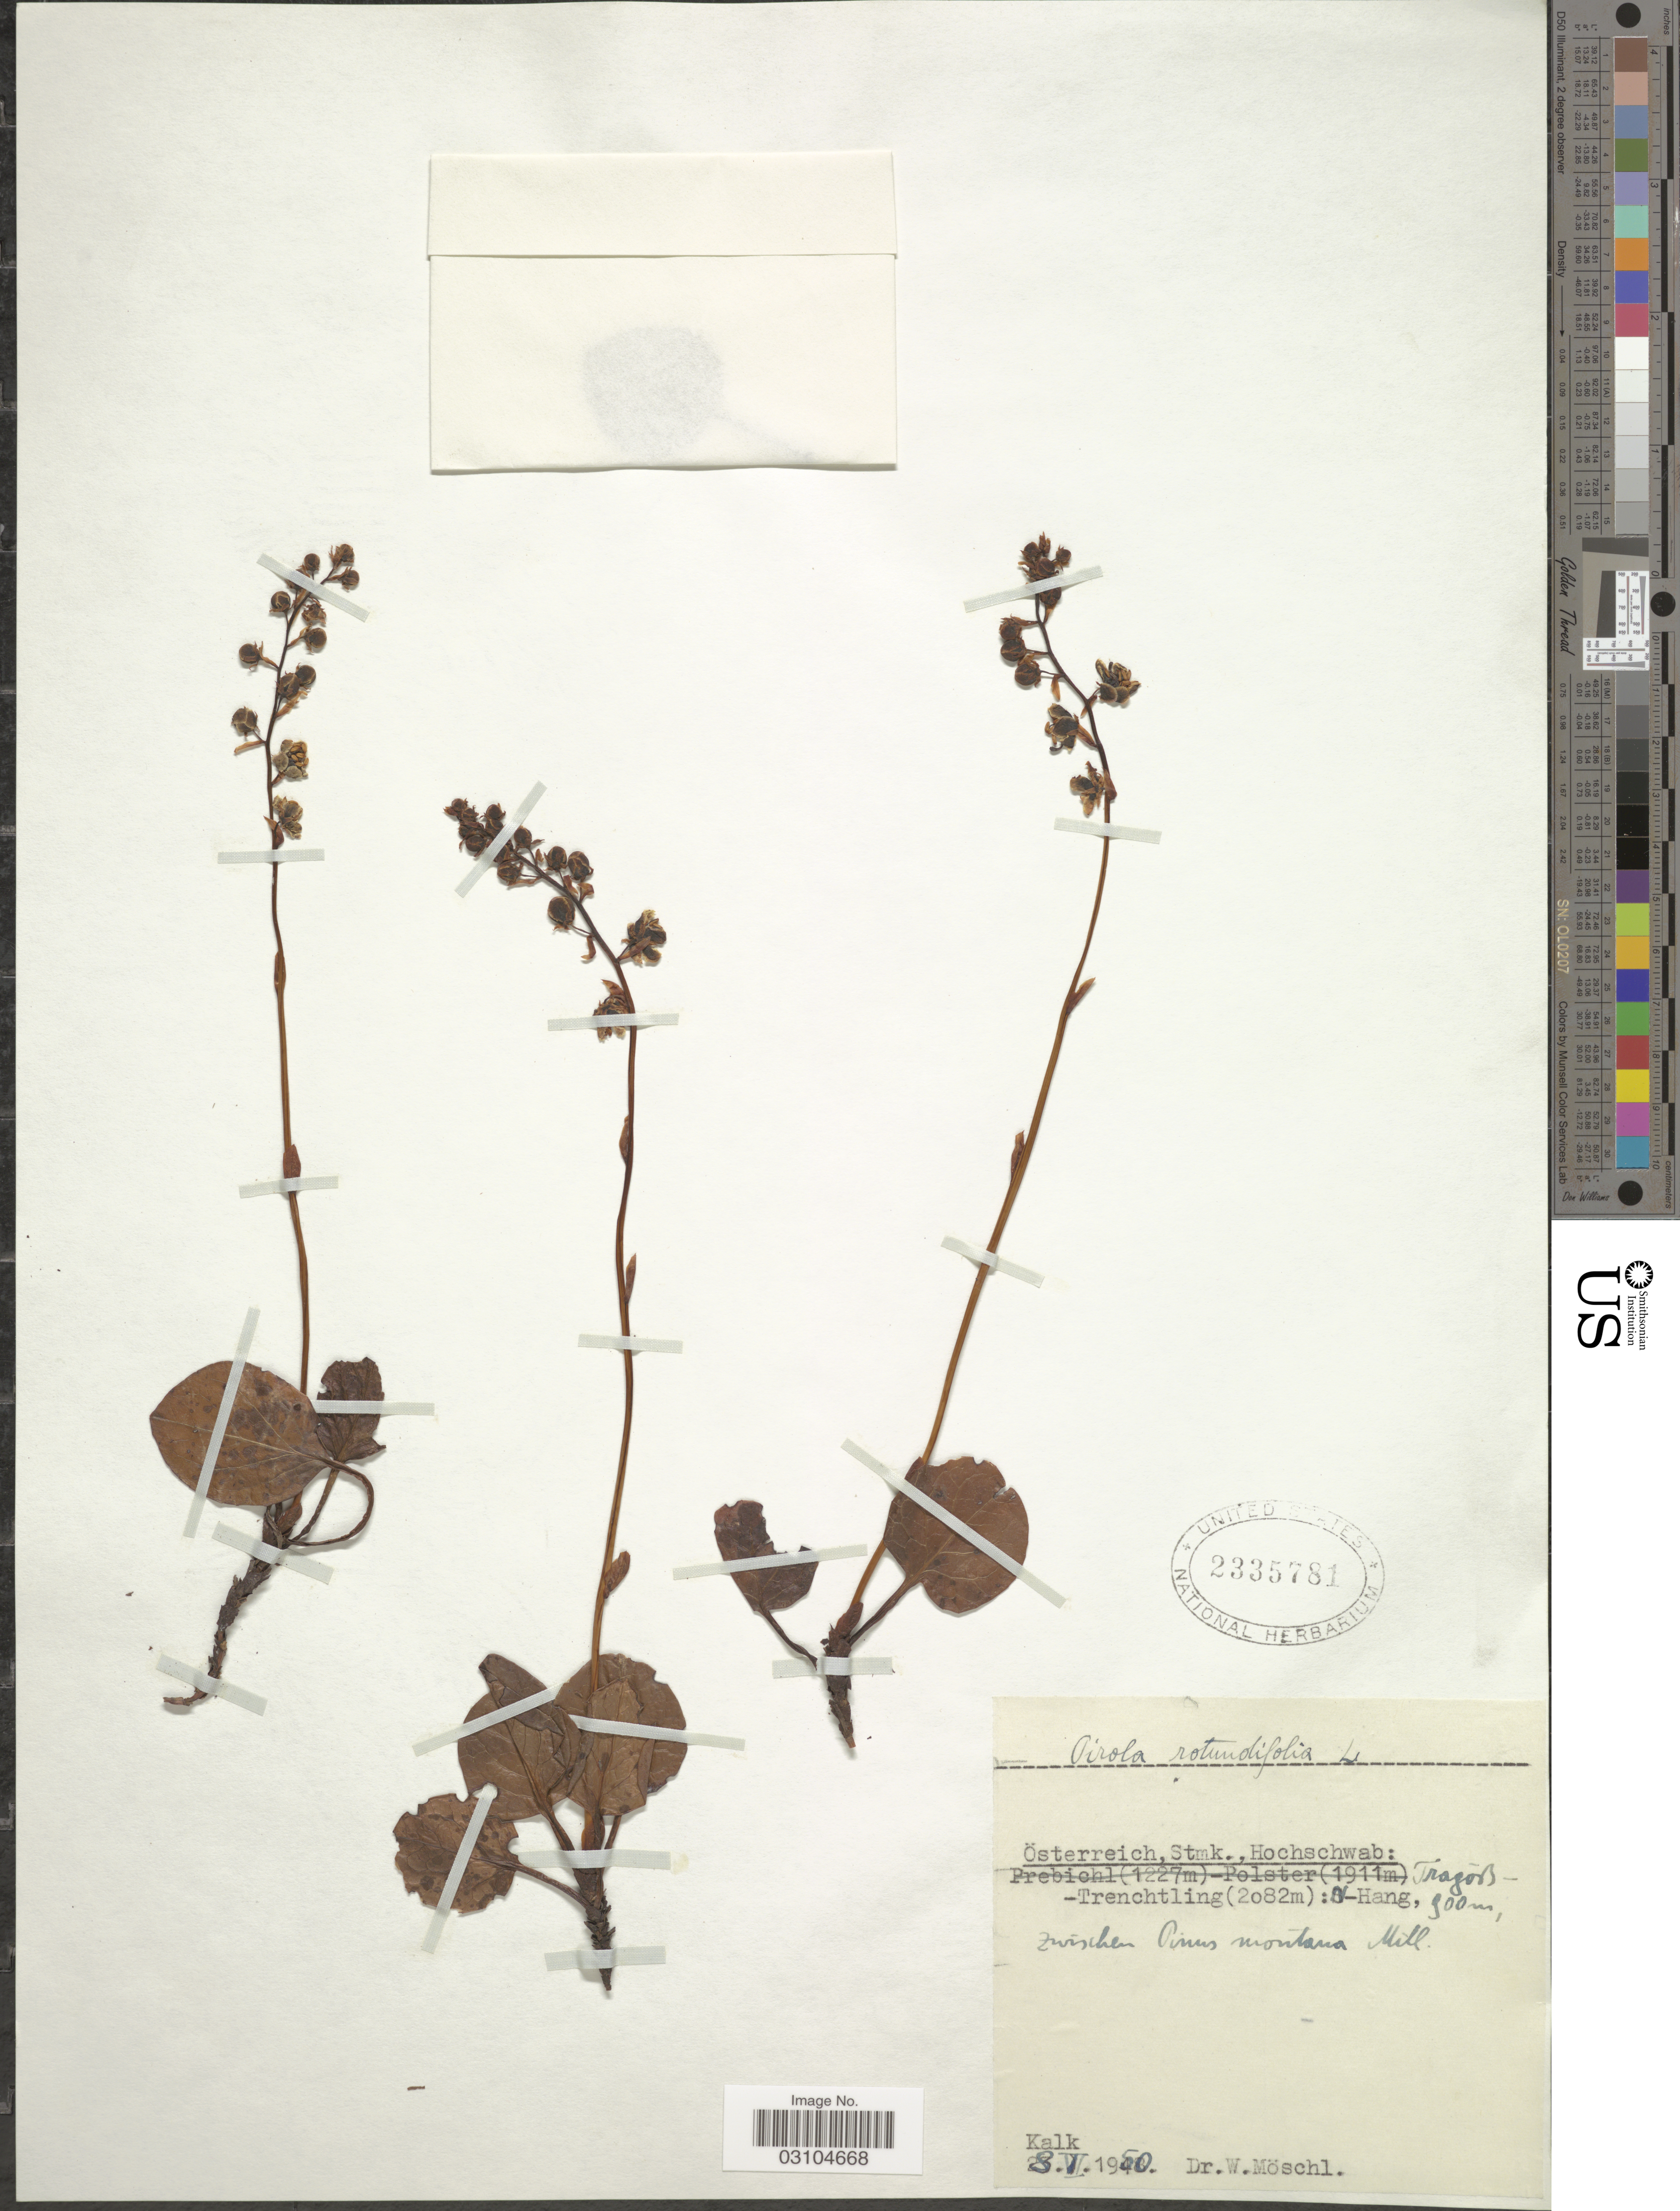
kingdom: Plantae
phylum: Tracheophyta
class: Magnoliopsida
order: Ericales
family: Ericaceae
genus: Pyrola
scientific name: Pyrola rotundifolia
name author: L.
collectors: W. Moschl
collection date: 1950-06-08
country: Austria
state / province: Steiermark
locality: Österreich, Stmk., Hochschwab. Tragoess-Trenchtling. Hang [unsure placement].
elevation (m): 900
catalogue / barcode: US 2335781